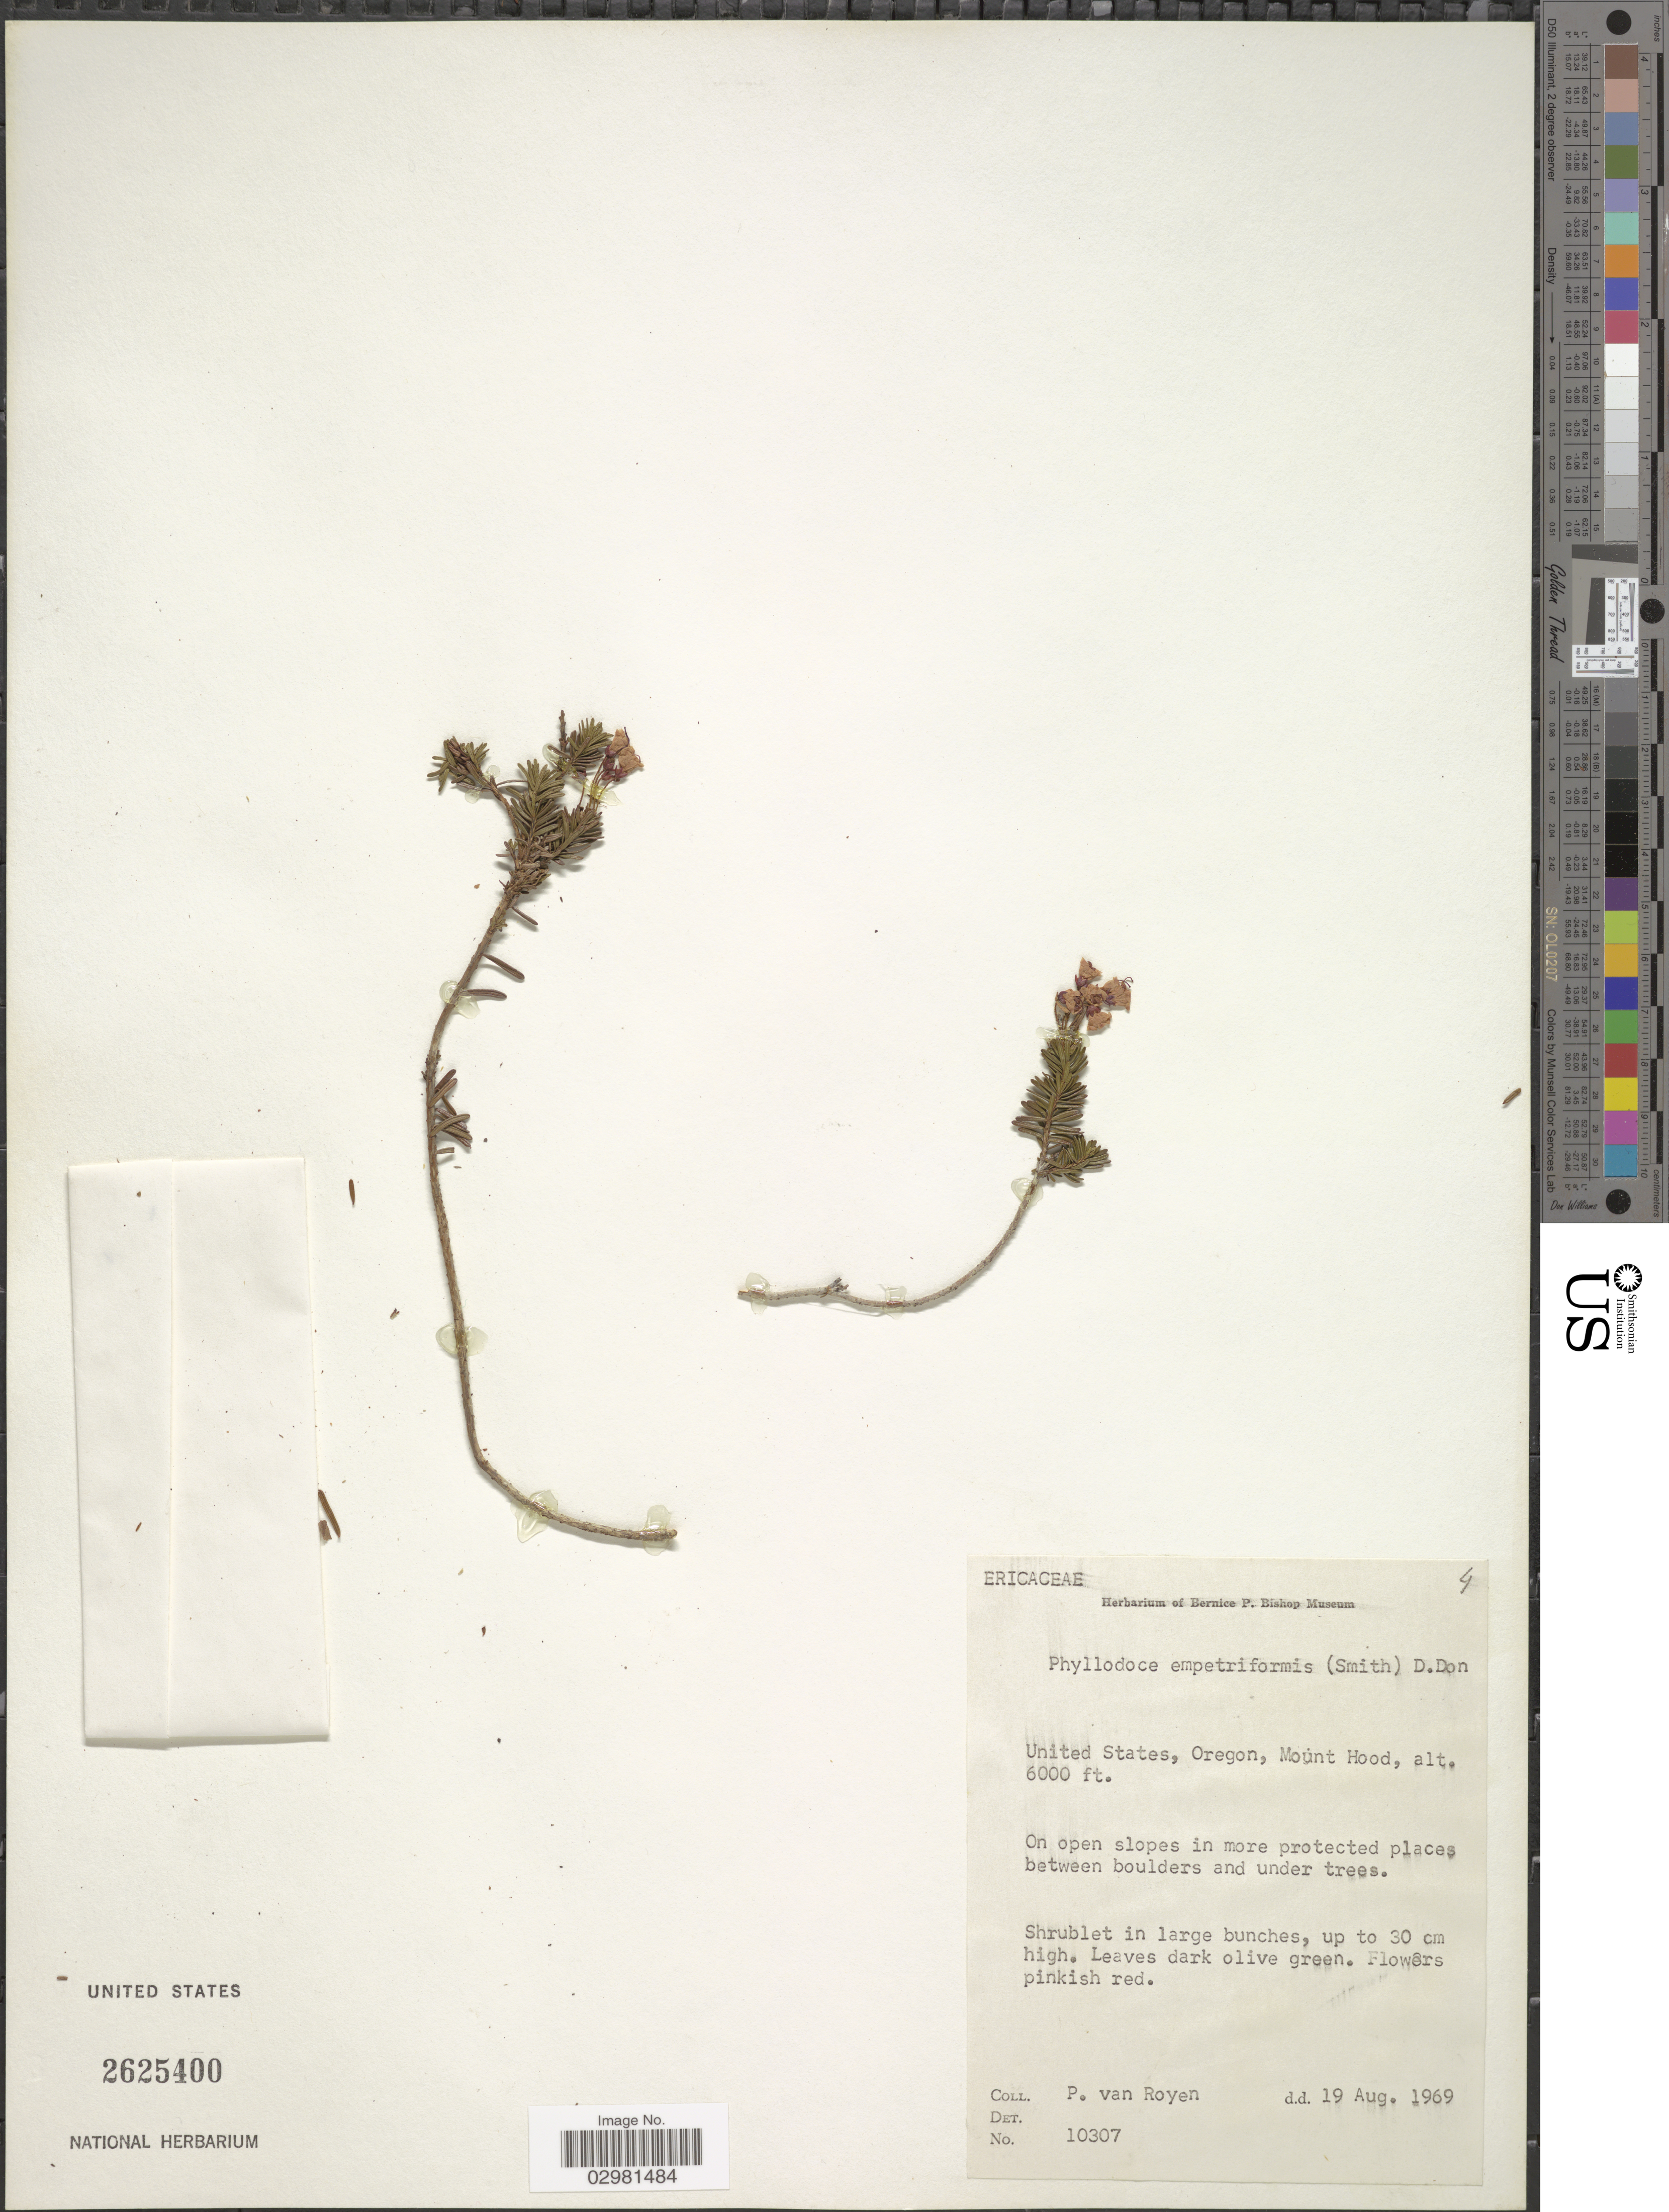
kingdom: Plantae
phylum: Tracheophyta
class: Magnoliopsida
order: Ericales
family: Ericaceae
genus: Phyllodoce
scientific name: Phyllodoce empetiformis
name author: (Small) D. Don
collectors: P. van Royen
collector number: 10307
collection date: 1969-08-19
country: United States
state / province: Oregon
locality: Mount Hood.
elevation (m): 1829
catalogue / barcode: US 2625400